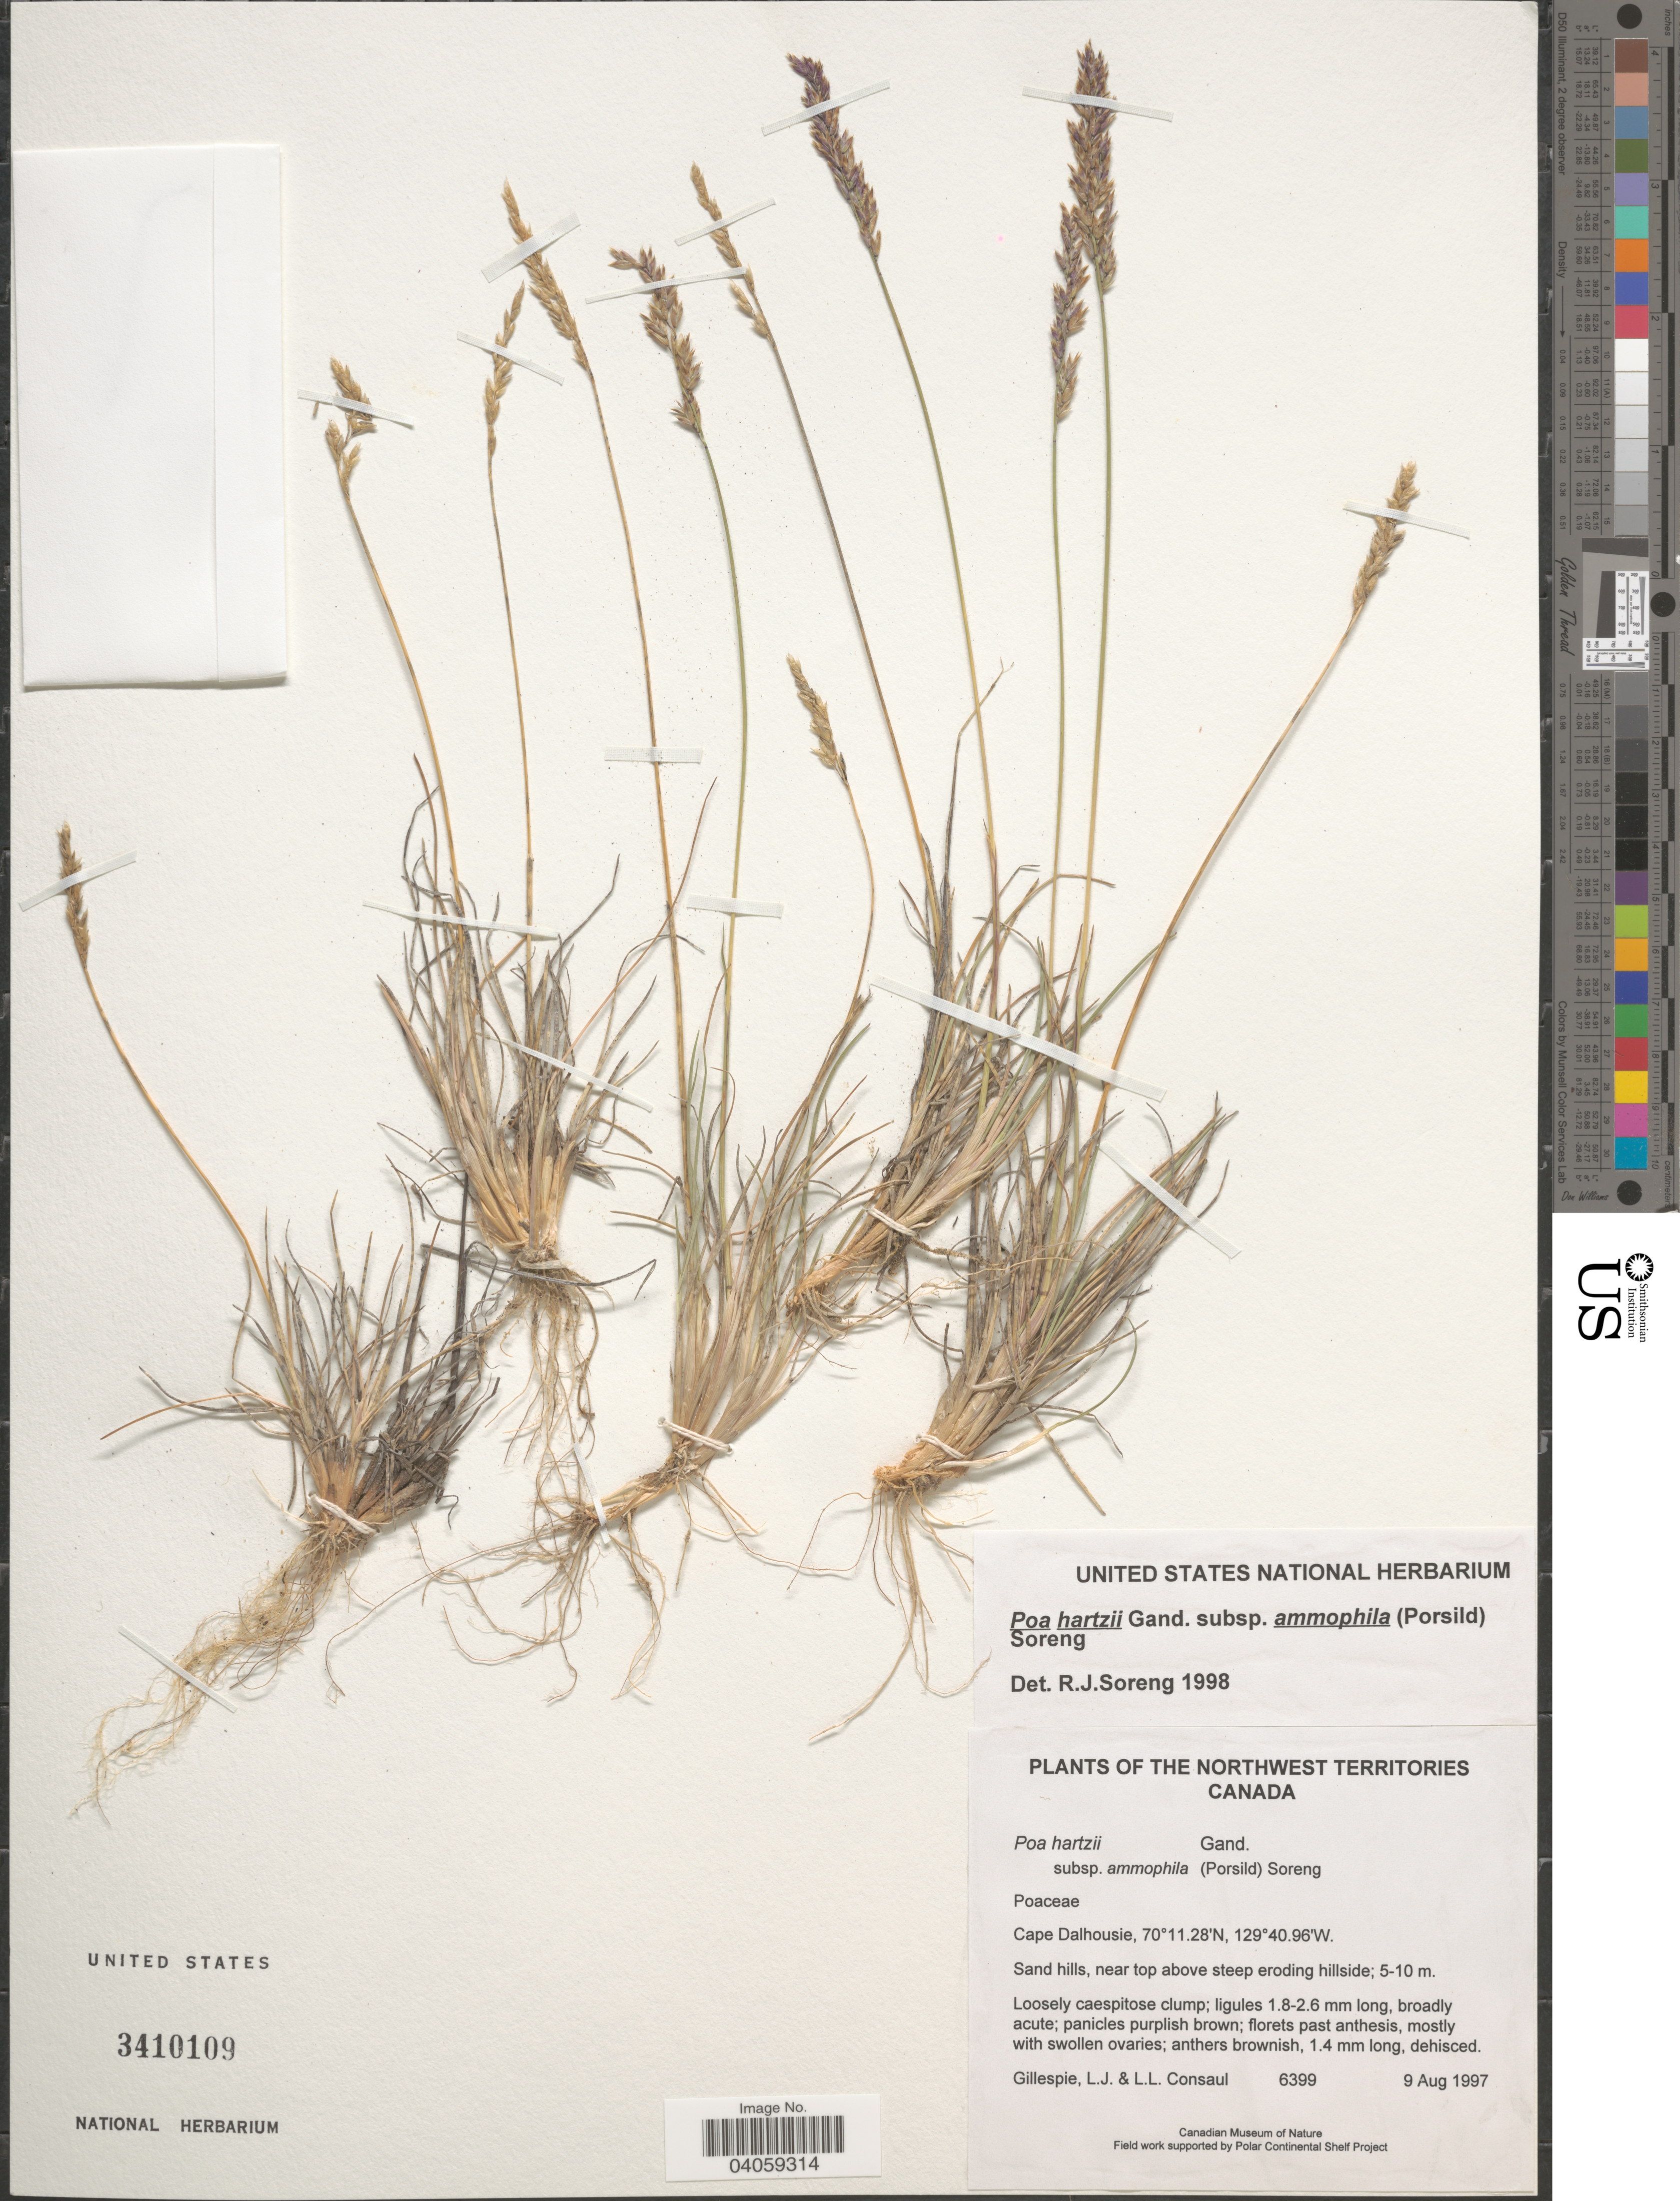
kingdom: Plantae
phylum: Tracheophyta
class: Liliopsida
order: Poales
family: Poaceae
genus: Poa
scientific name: Poa ammophila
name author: A.E. Porsild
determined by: Soreng, Robert J., Research Associate (BOT), Smithsonian Institution - National Museum of Natural History (UNITED STATES)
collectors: L. Gillespie & L. Consaul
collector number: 6399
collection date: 1997-08-09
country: Canada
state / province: Northwest Territories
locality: Cape Dalhousie. Sand hills, near top above steep eroding hillside.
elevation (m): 5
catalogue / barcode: US 3410109